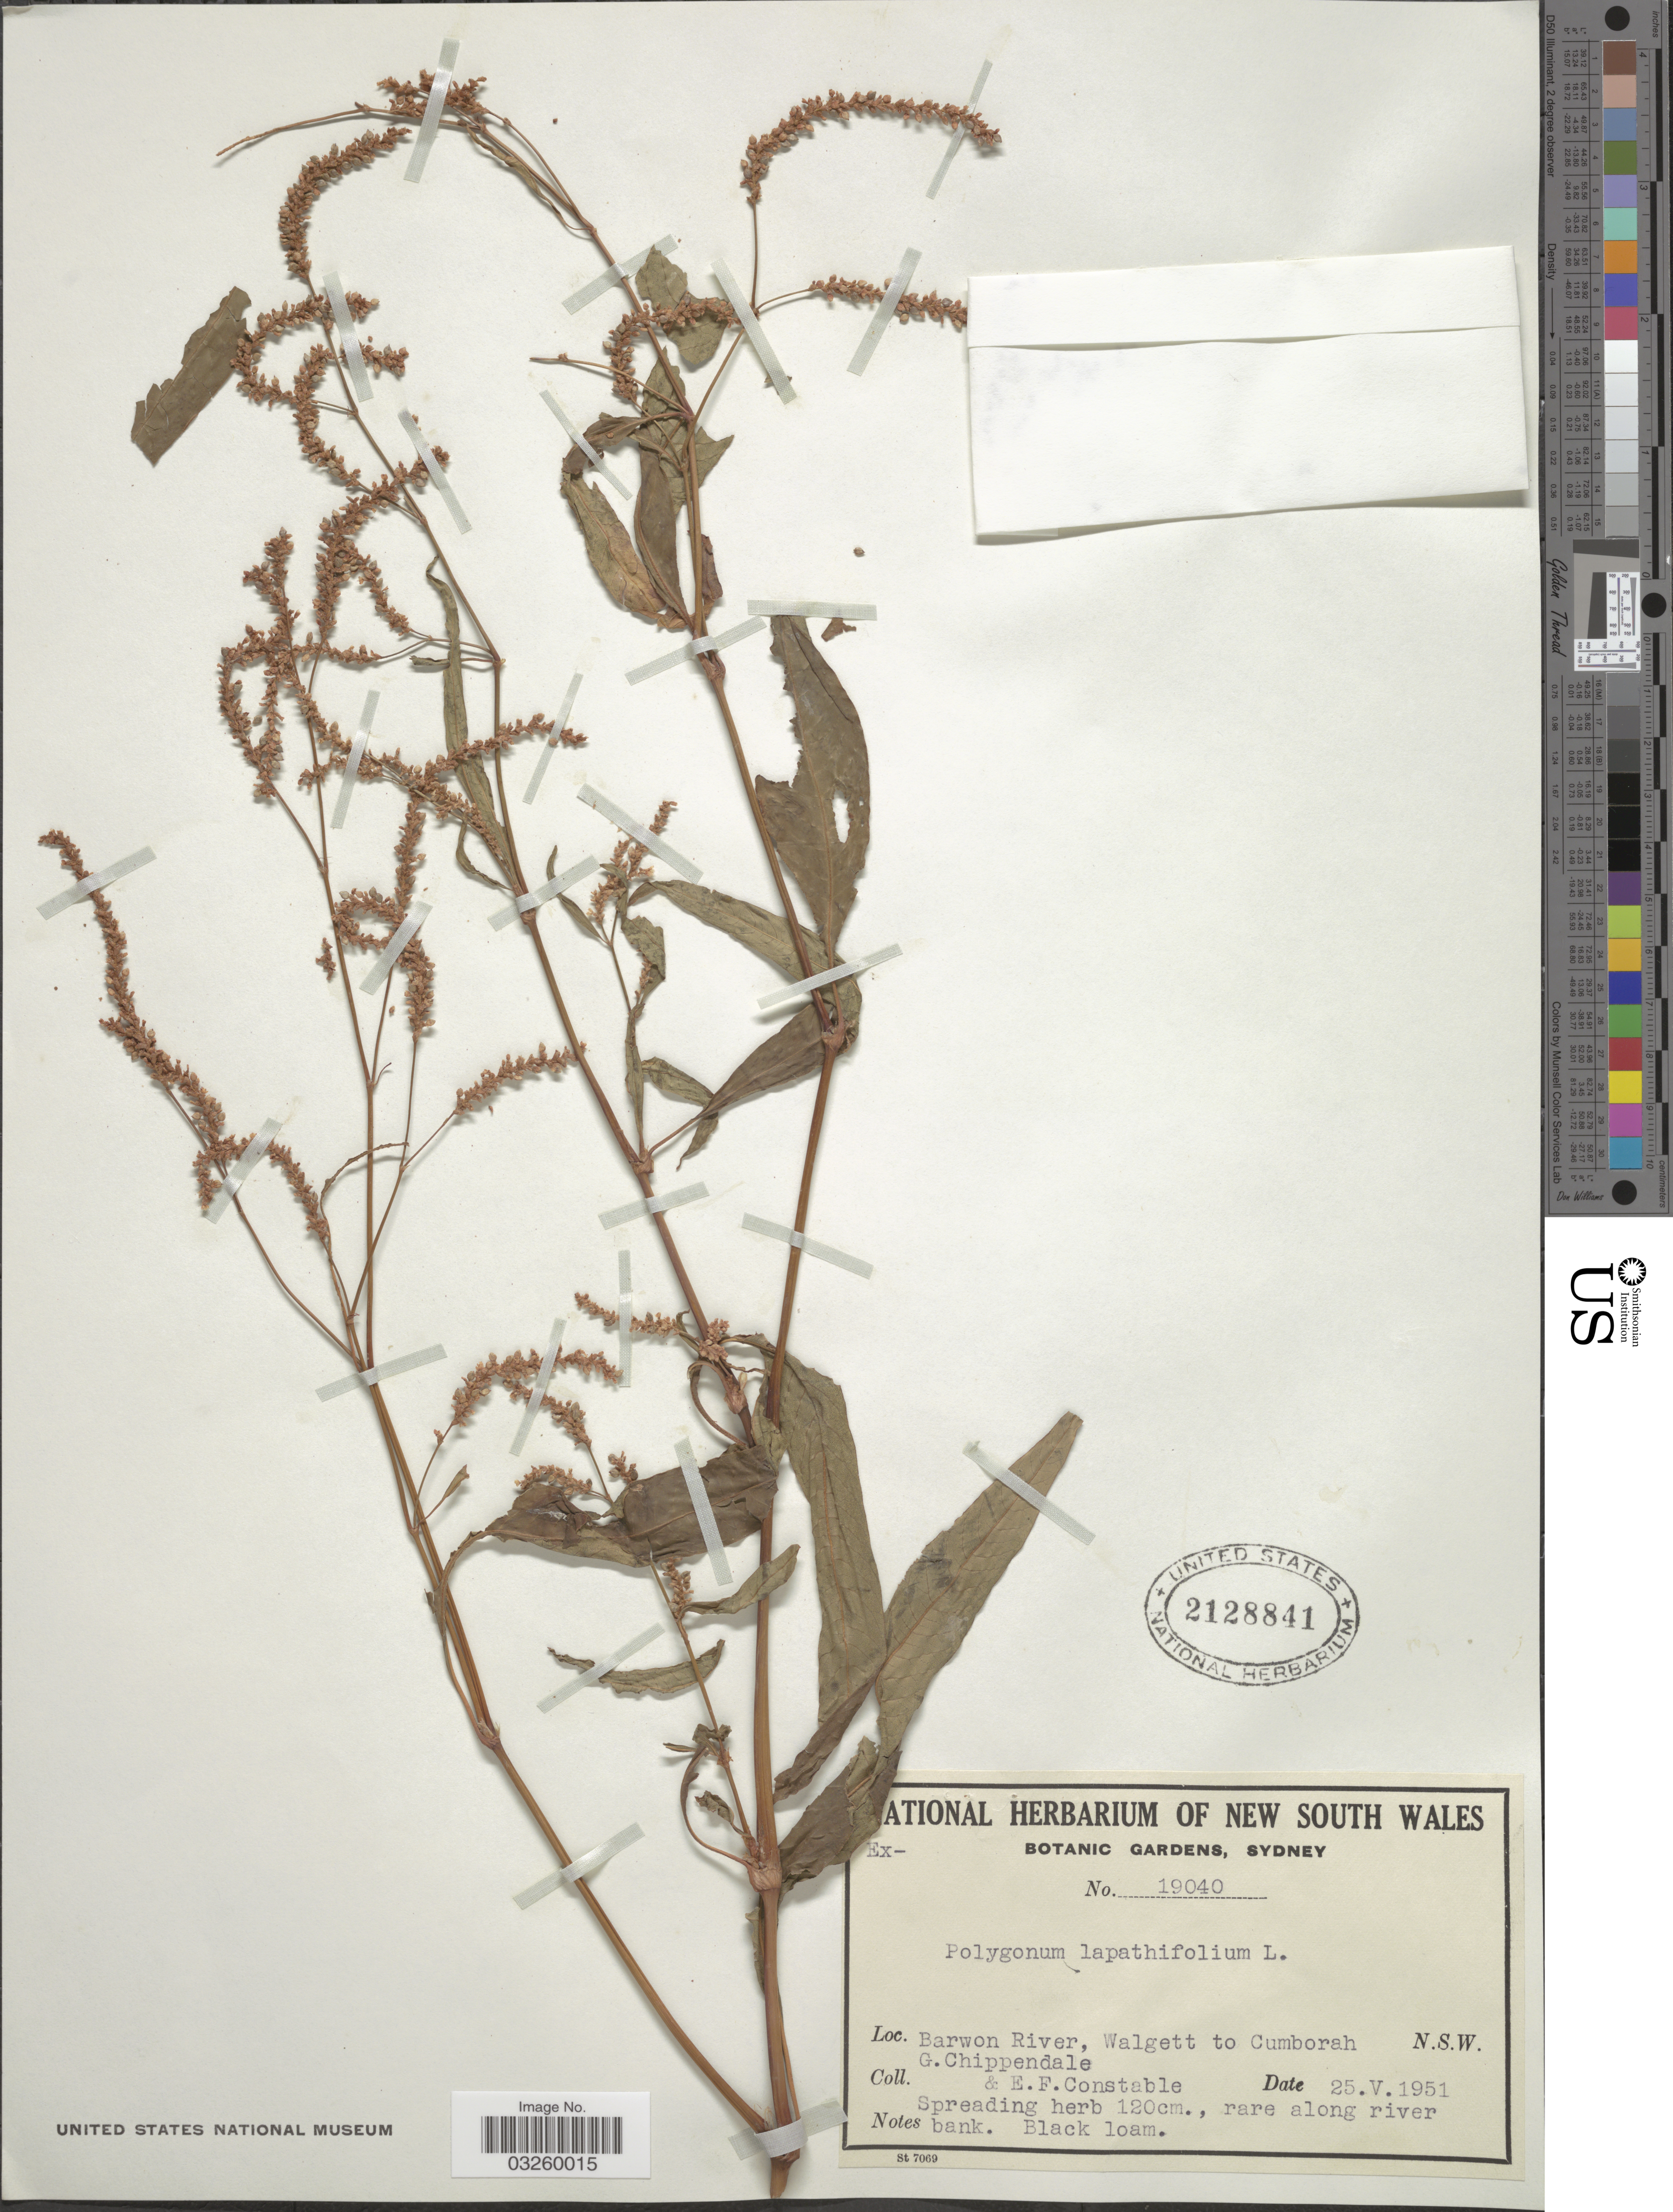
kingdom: Plantae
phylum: Tracheophyta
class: Magnoliopsida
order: Caryophyllales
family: Polygonaceae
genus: Polygonum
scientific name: Polygonum lapathifolium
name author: L.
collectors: G. Chippendale & E. F. Constable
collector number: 19040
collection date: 1951-05-25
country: Australia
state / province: New South Wales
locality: Barwon River, Walgett to Cumborah.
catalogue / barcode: US 2128841